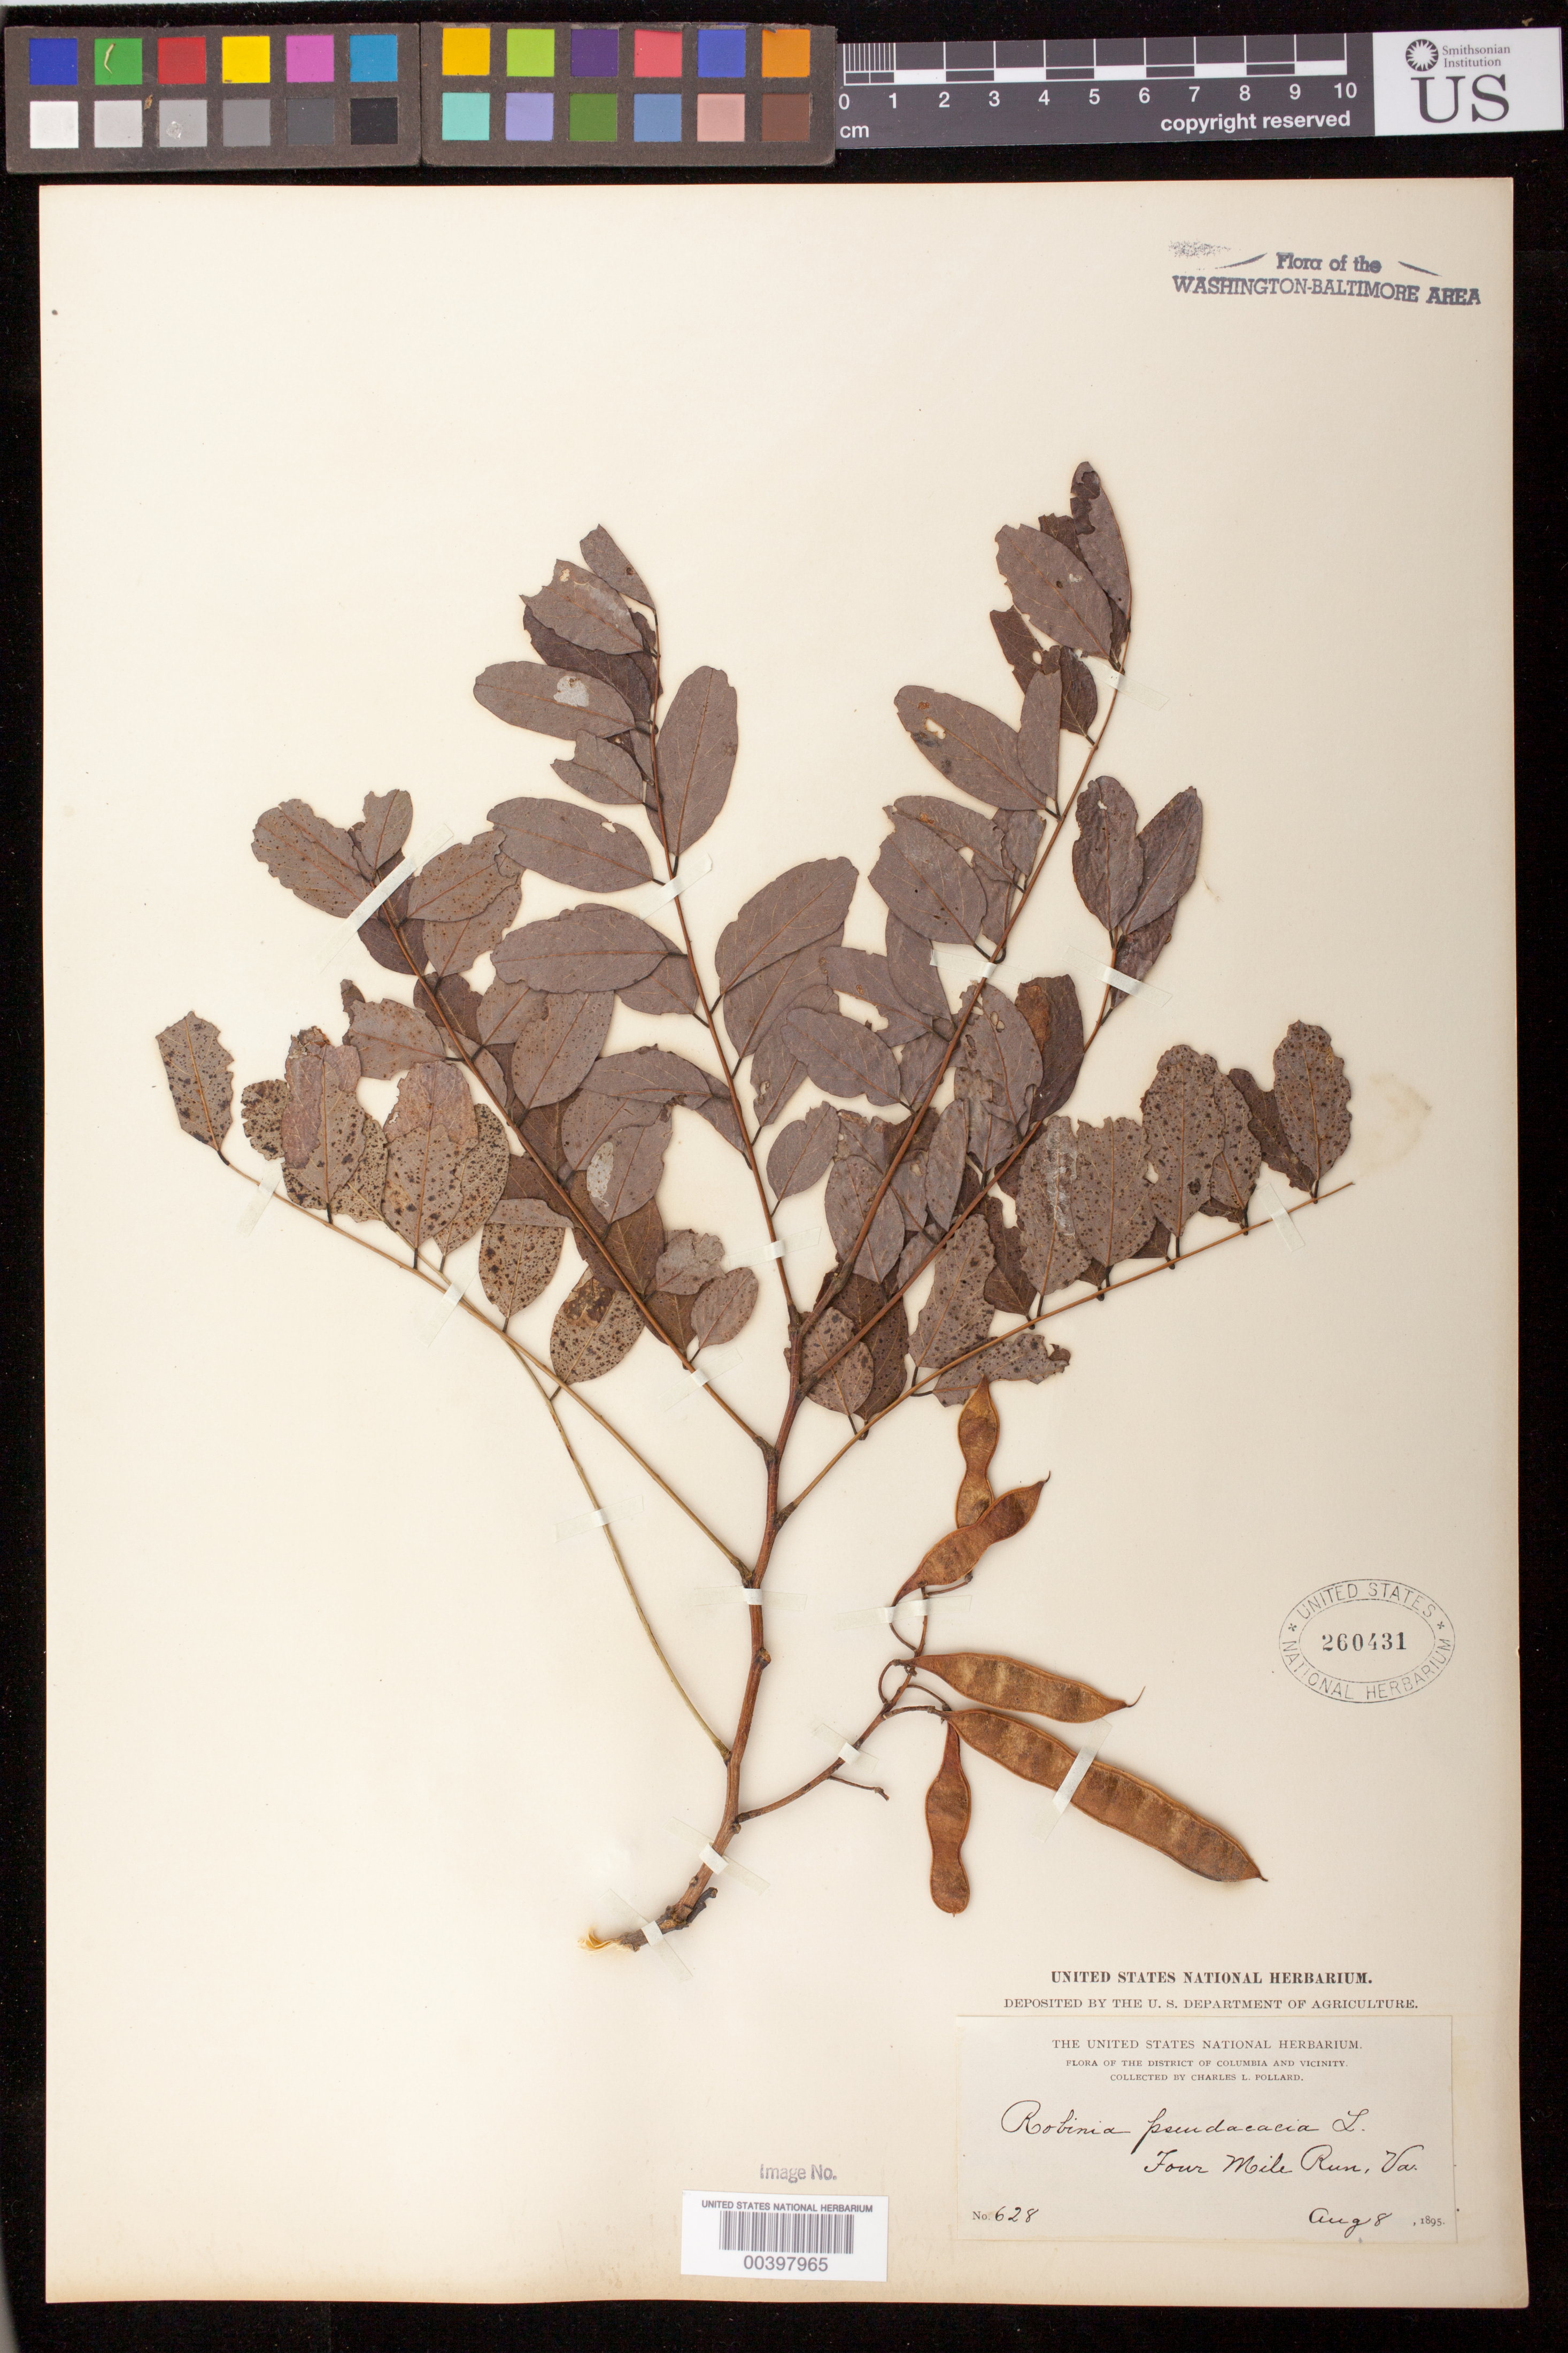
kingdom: Plantae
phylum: Tracheophyta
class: Magnoliopsida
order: Fabales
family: Fabaceae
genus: Robinia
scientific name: Robinia pseudoacacia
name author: L.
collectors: C. L. Pollard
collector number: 628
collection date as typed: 08 Aug 1895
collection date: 1895-08-08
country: United States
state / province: Virginia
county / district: Arlington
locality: Four Mile Run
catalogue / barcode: US 260431